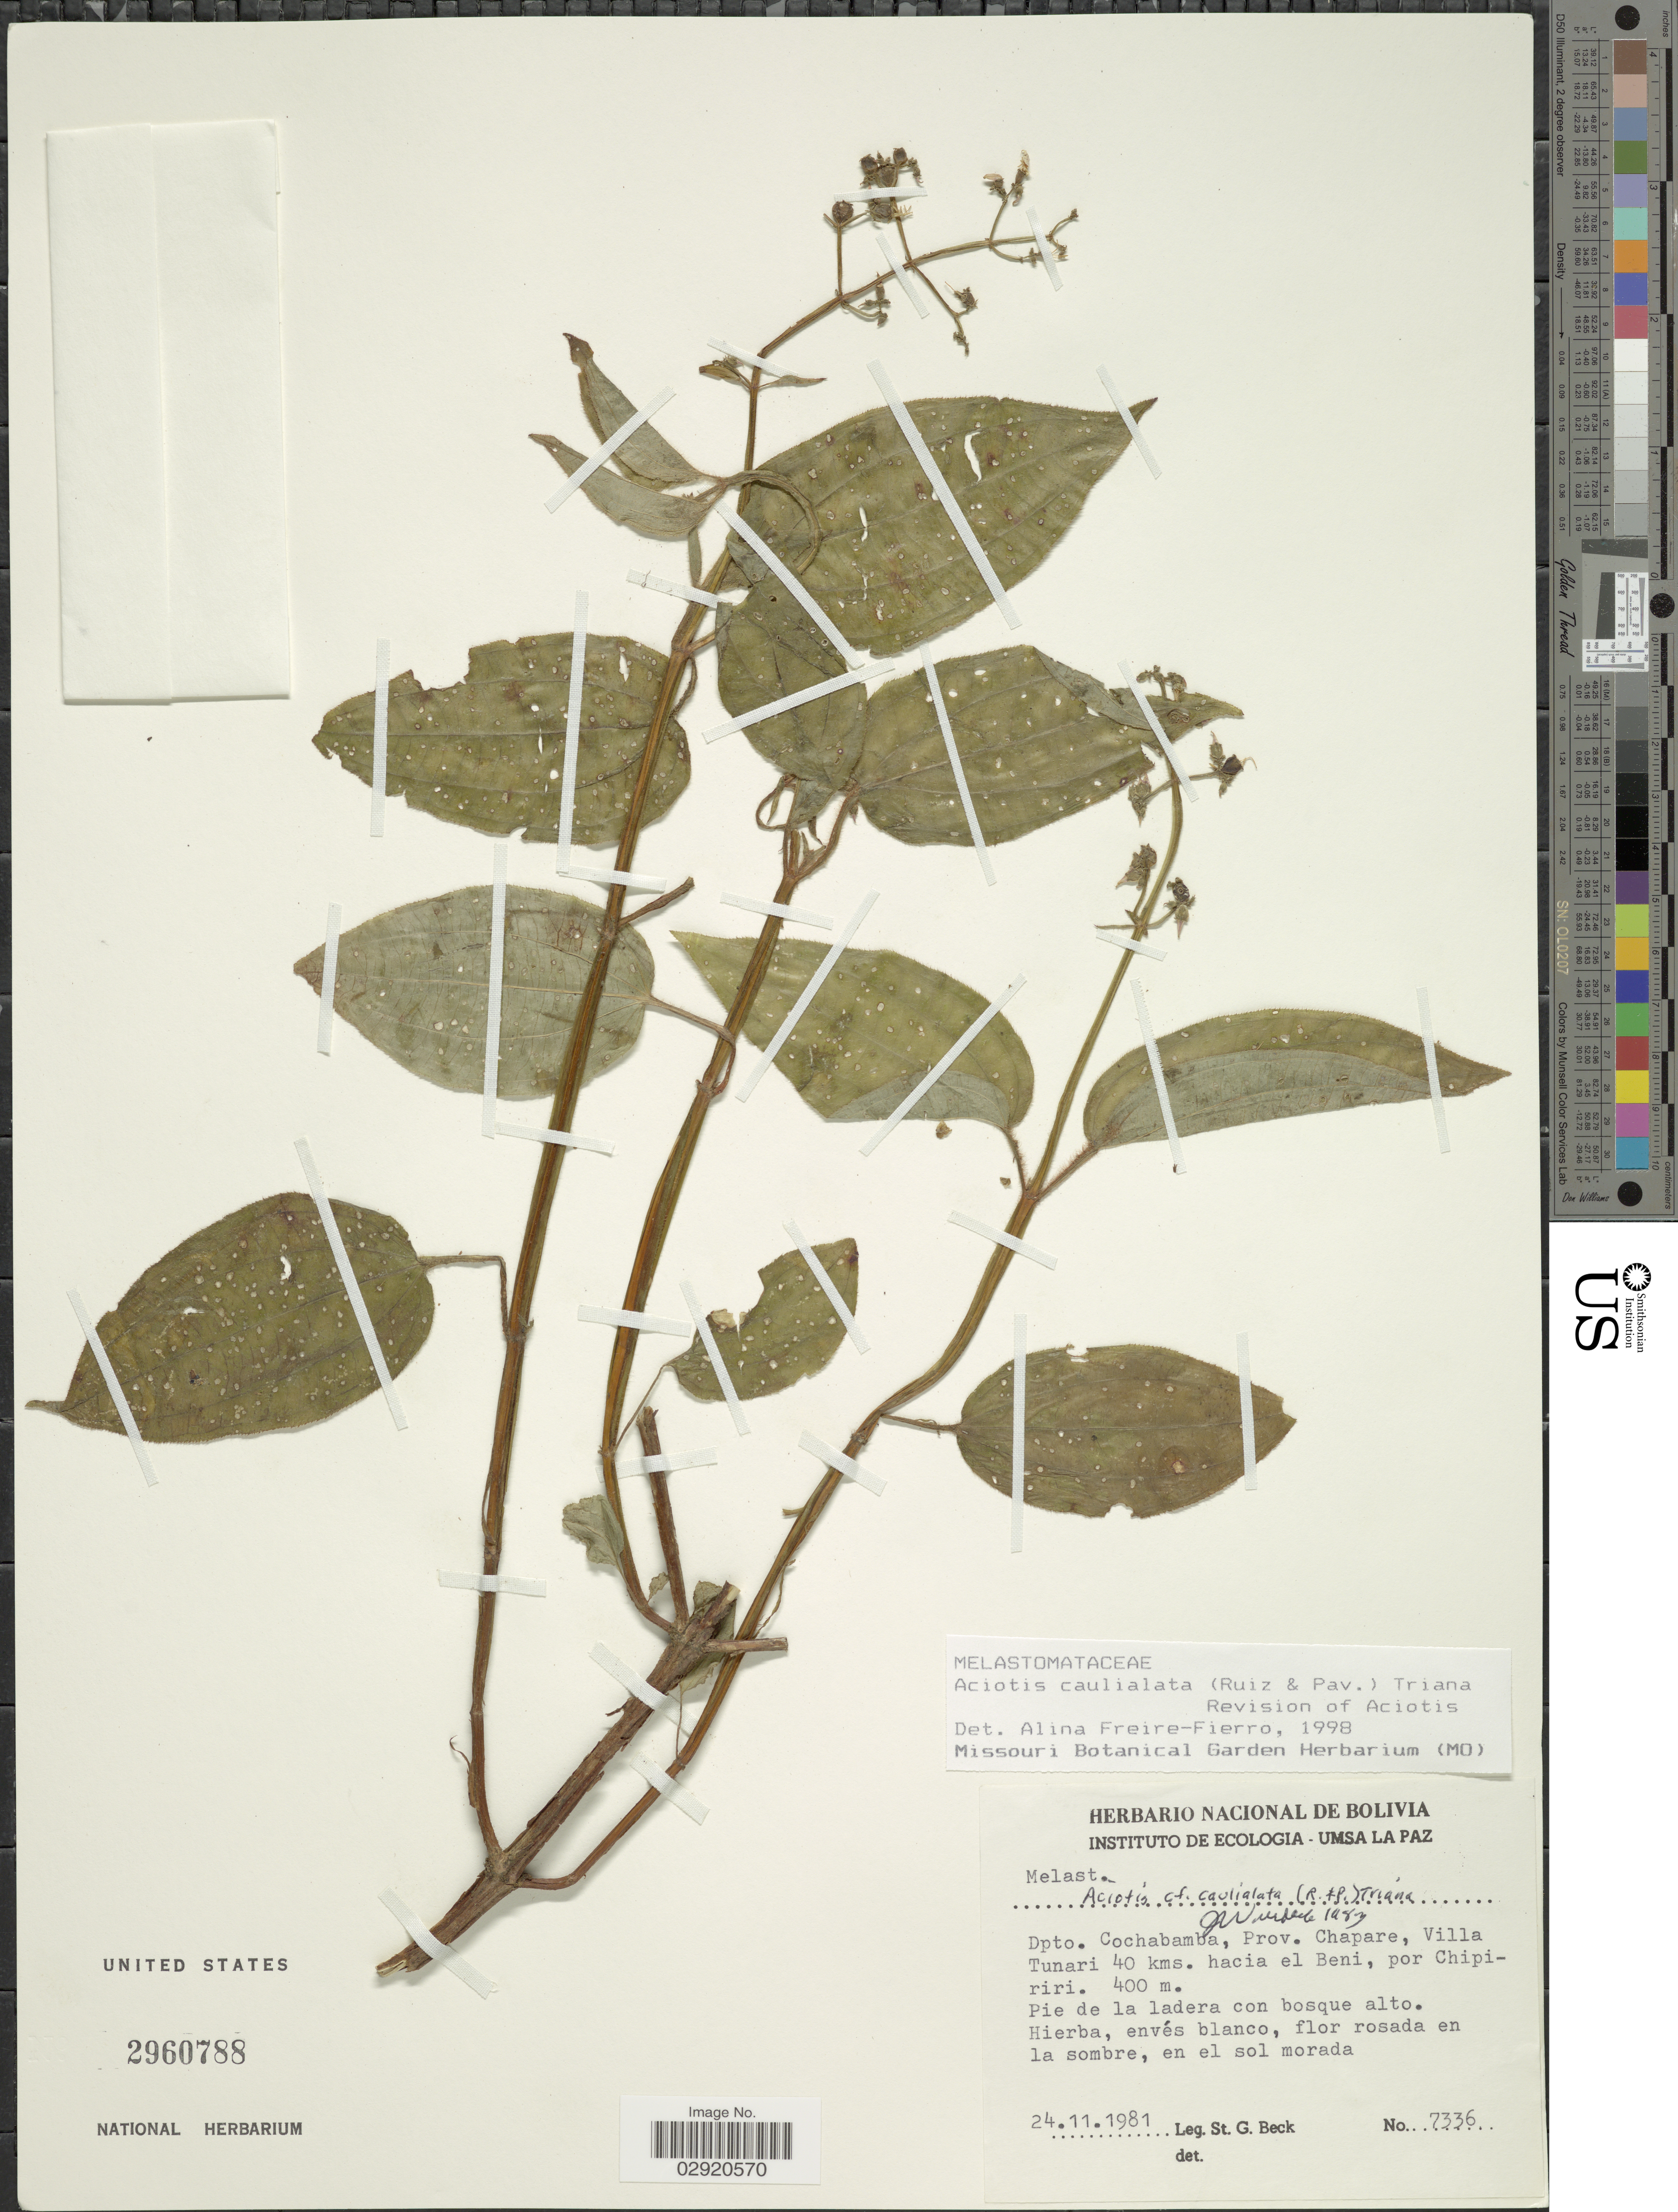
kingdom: Plantae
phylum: Tracheophyta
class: Magnoliopsida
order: Myrtales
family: Melastomataceae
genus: Aciotis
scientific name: Aciotis rubricaulis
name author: (Mart. ex DC.) Triana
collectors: S. G. Beck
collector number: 7336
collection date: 1981-11-24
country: Bolivia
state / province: Cochabamba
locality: Dpto. Cochabamba, Prov. Chapare, Villa Tunari 40 kms. hacia el Beni, por Chipiriri.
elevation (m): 400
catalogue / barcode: US 2960788